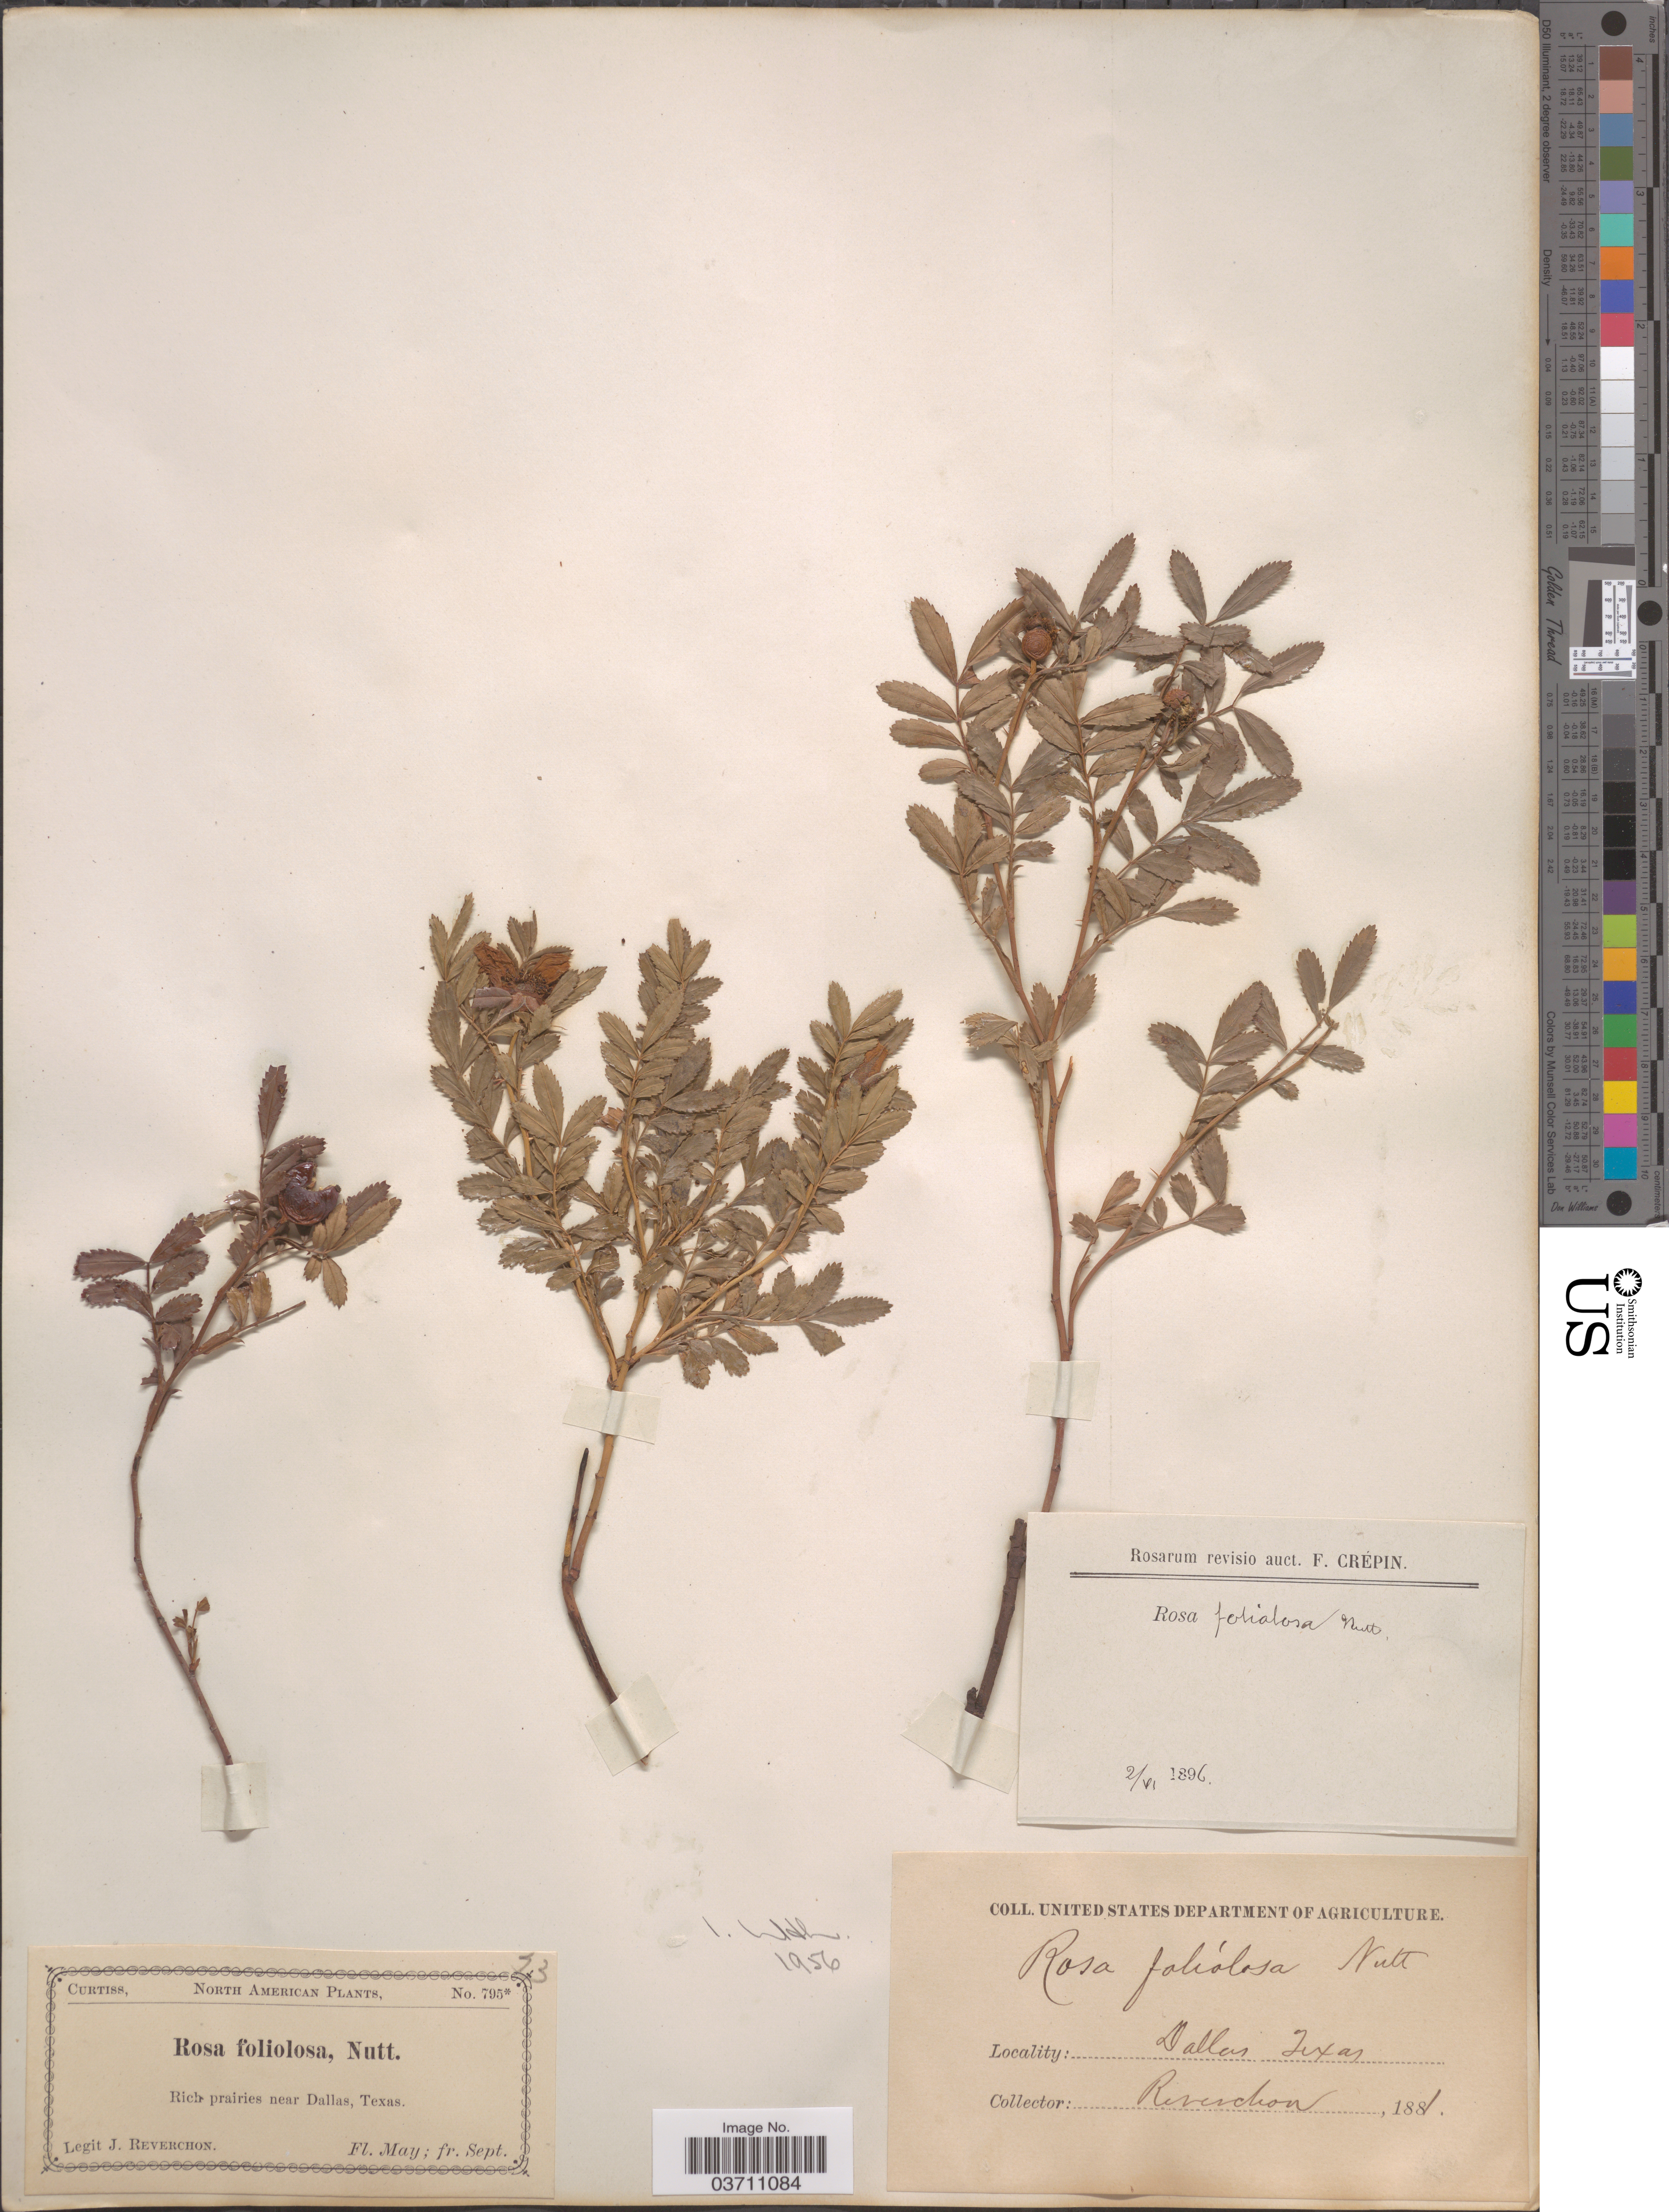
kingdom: Plantae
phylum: Tracheophyta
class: Magnoliopsida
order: Rosales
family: Rosaceae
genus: Rosa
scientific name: Rosa foliolosa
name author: Nutt.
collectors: J. Reverchon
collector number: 795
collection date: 1881-05/1881-09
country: United States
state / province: Texas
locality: Near Dallas.